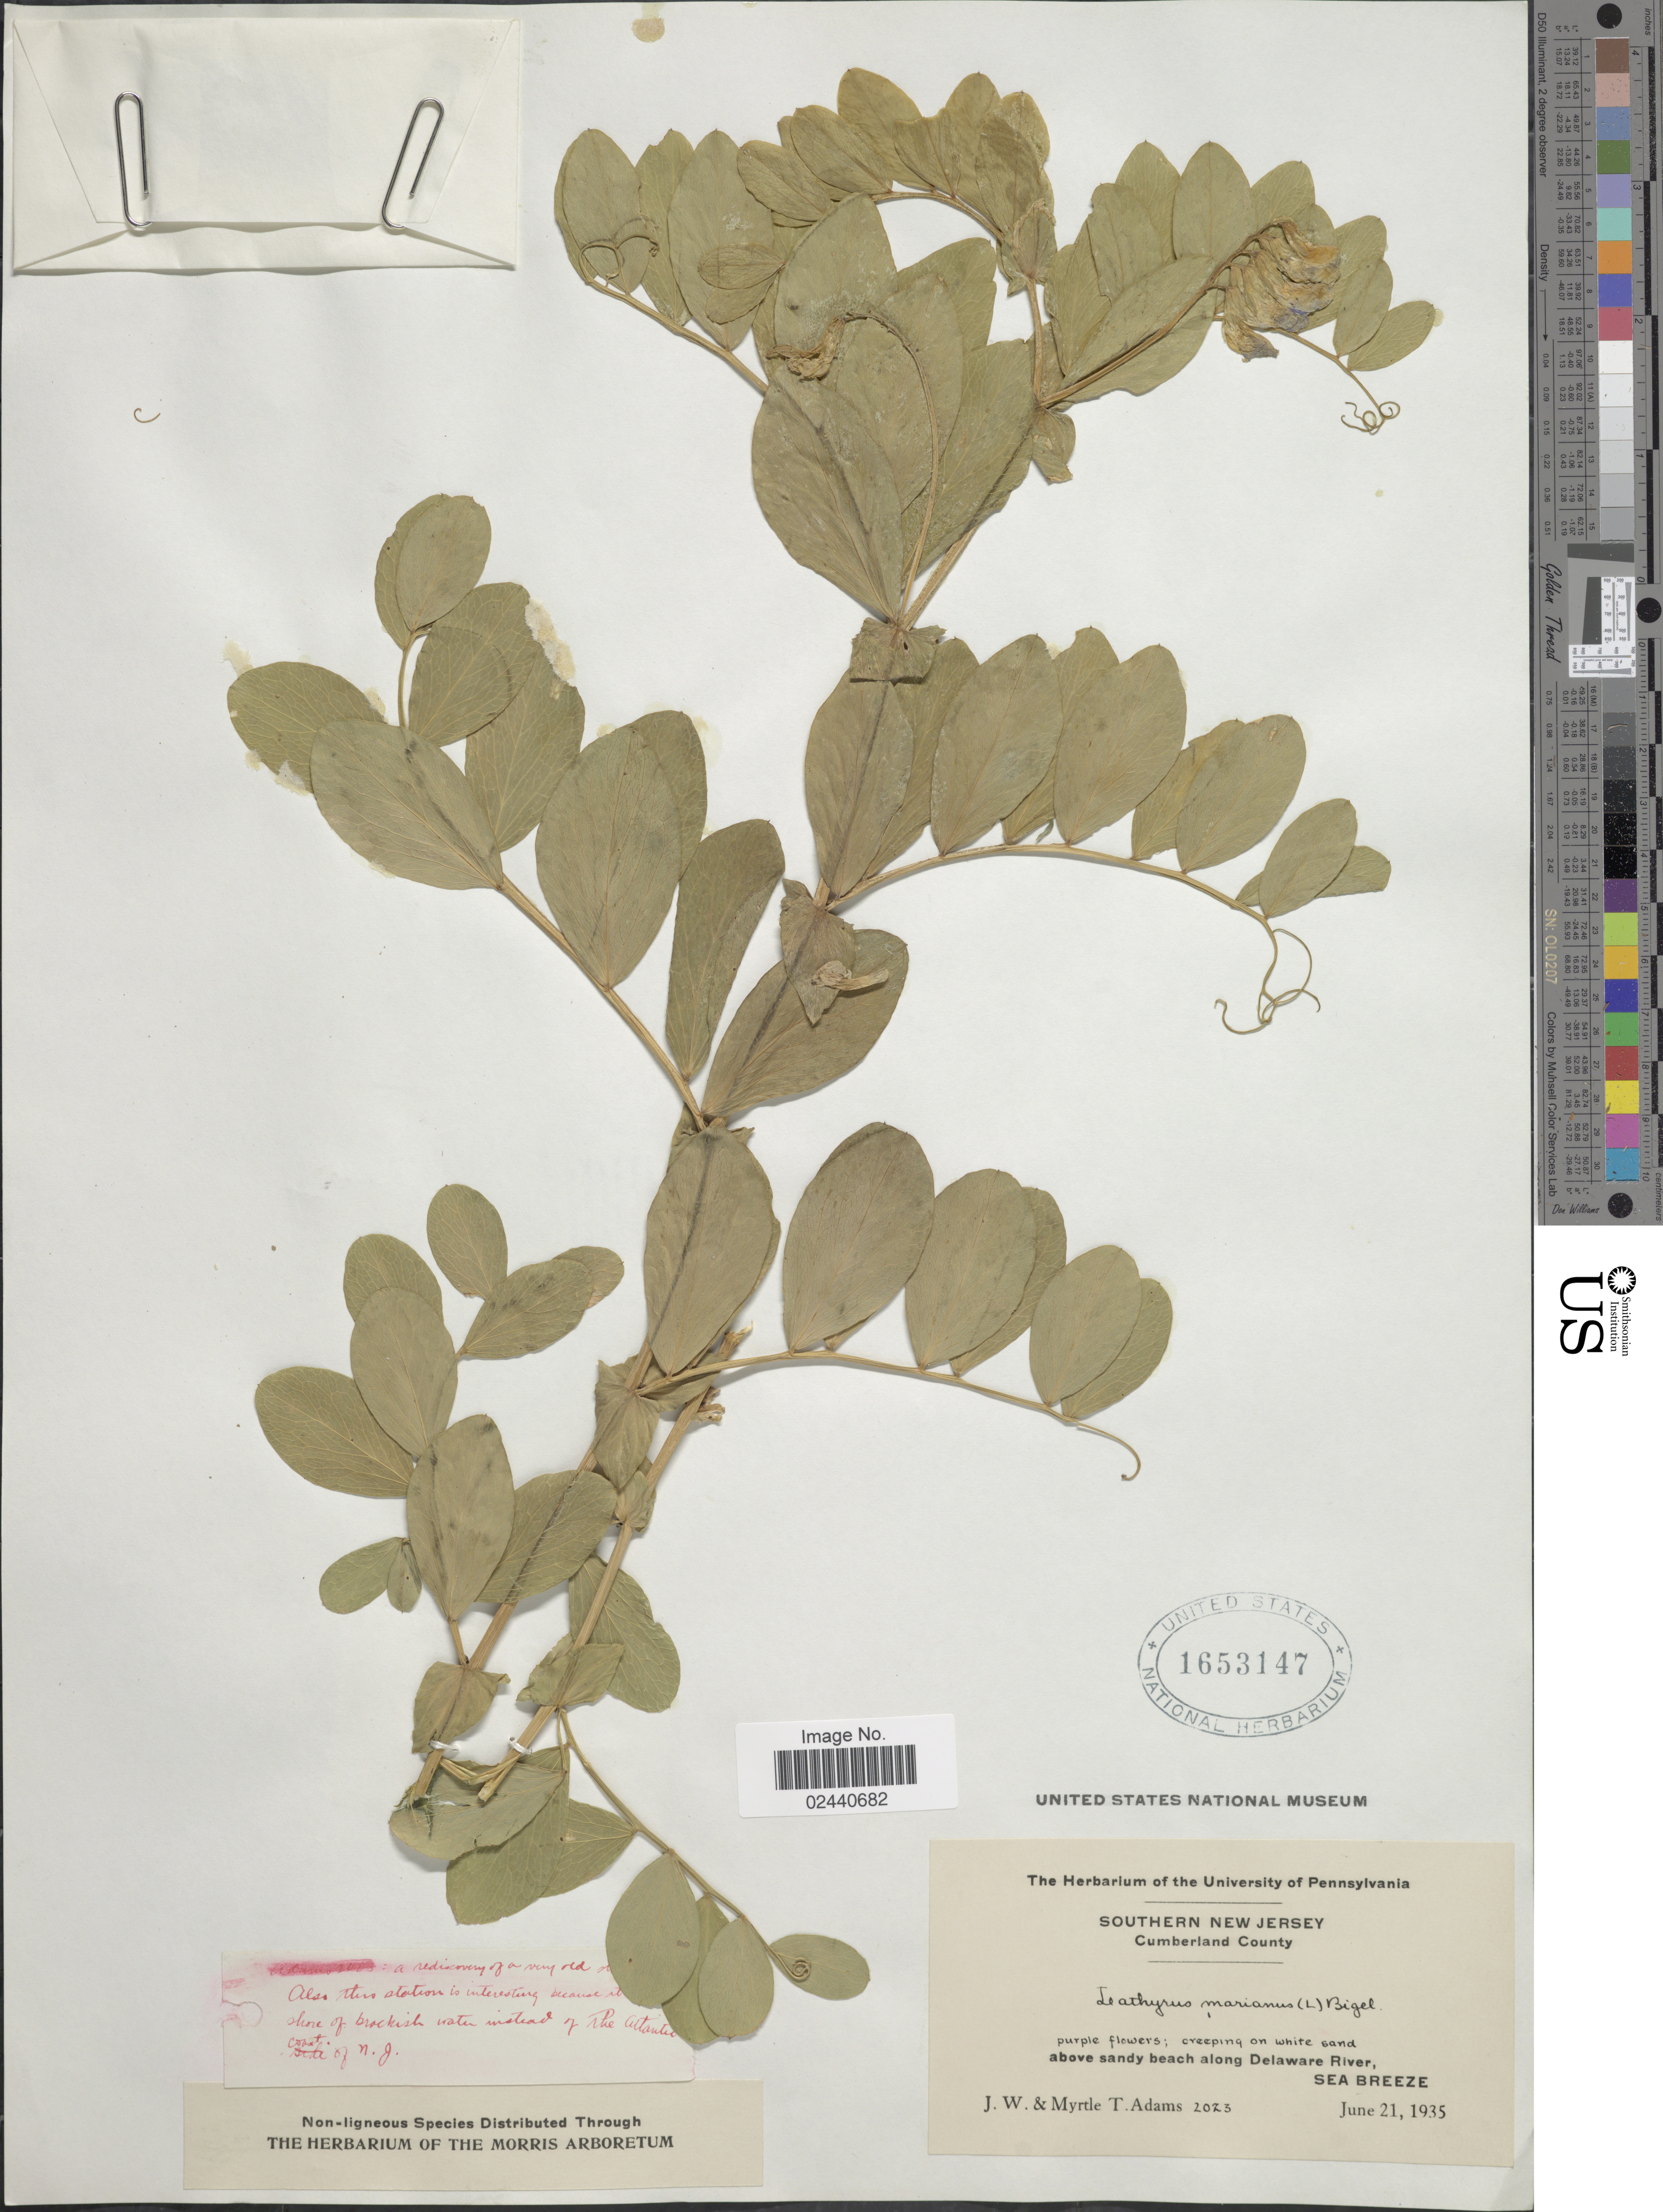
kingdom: Plantae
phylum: Tracheophyta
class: Magnoliopsida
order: Fabales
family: Fabaceae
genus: Lathyrus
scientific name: Lathyrus japonicus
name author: Willd.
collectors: J. Adams & M. T. Adams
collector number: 2023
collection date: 1935-06-21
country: United States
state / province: New Jersey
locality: Southern New Jersey, Cumberland County, along Delaware River, Sea Breeze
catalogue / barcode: US 1653147